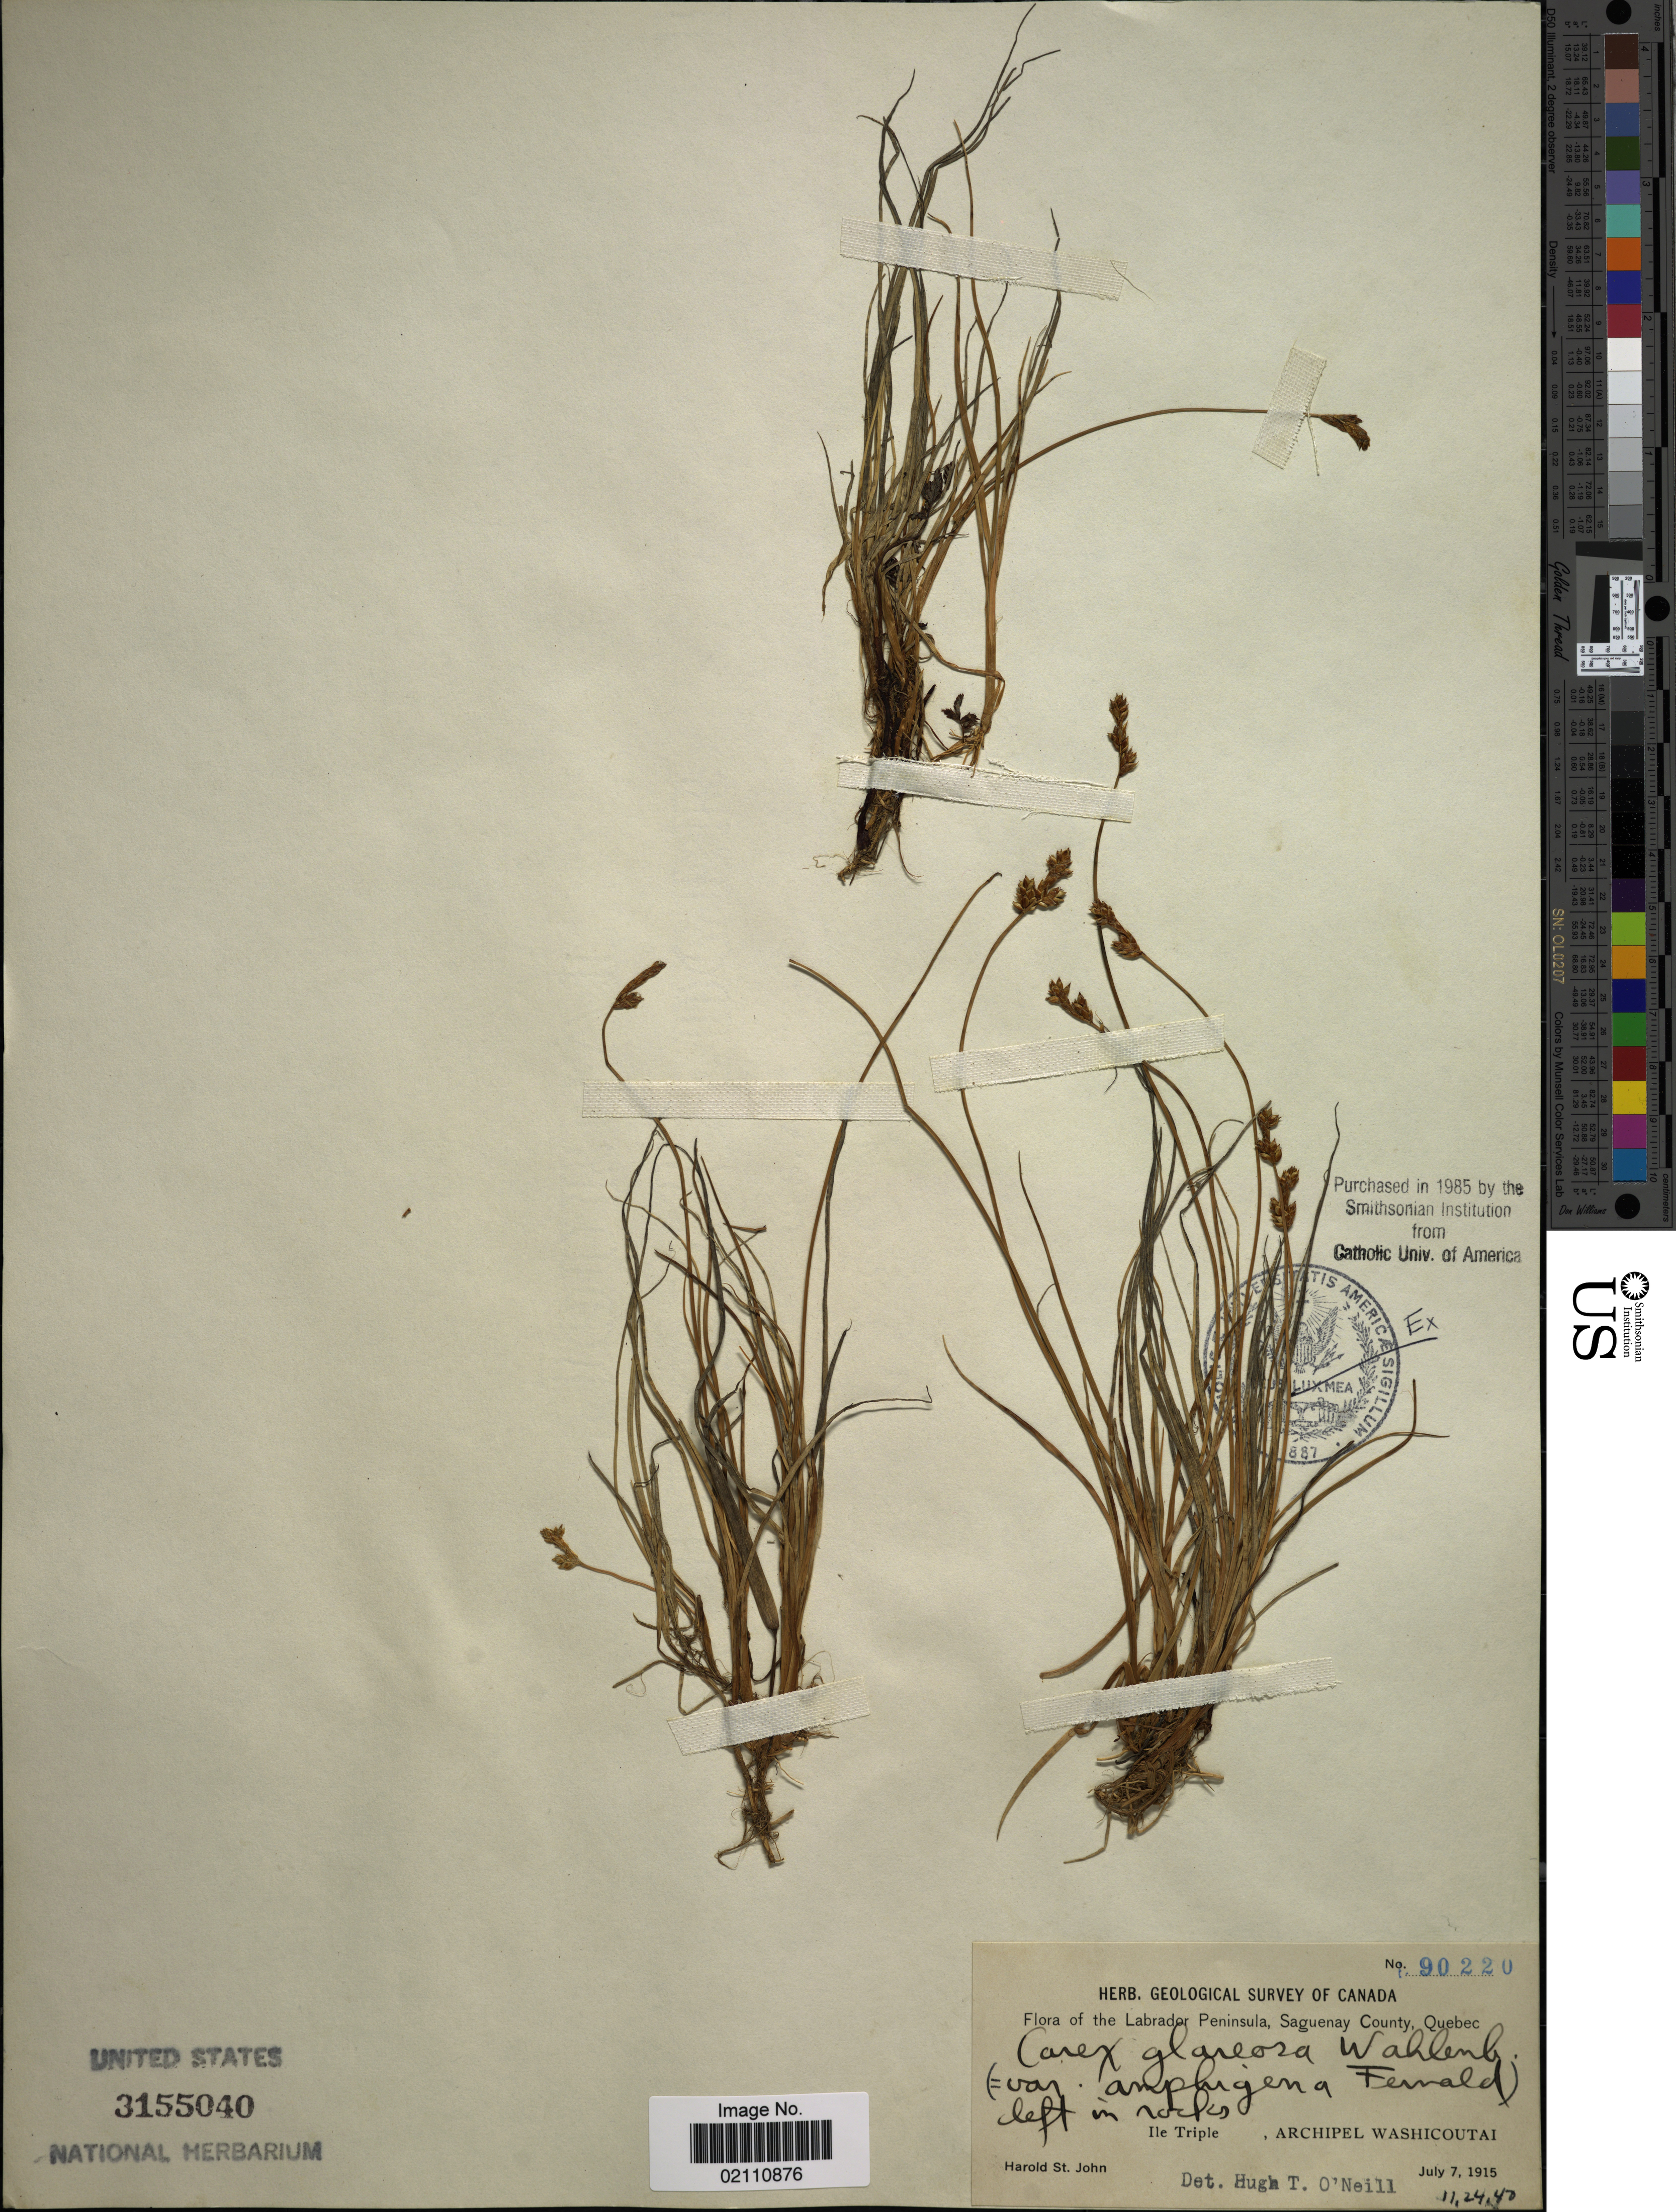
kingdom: Plantae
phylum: Tracheophyta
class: Liliopsida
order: Poales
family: Cyperaceae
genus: Carex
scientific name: Carex glareosa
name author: Schkuhr ex Wahlenb.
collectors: H. St. John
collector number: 90220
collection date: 1915-07-07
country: Canada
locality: Ile Triple, Archipel Washicoutai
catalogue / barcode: US 3155040